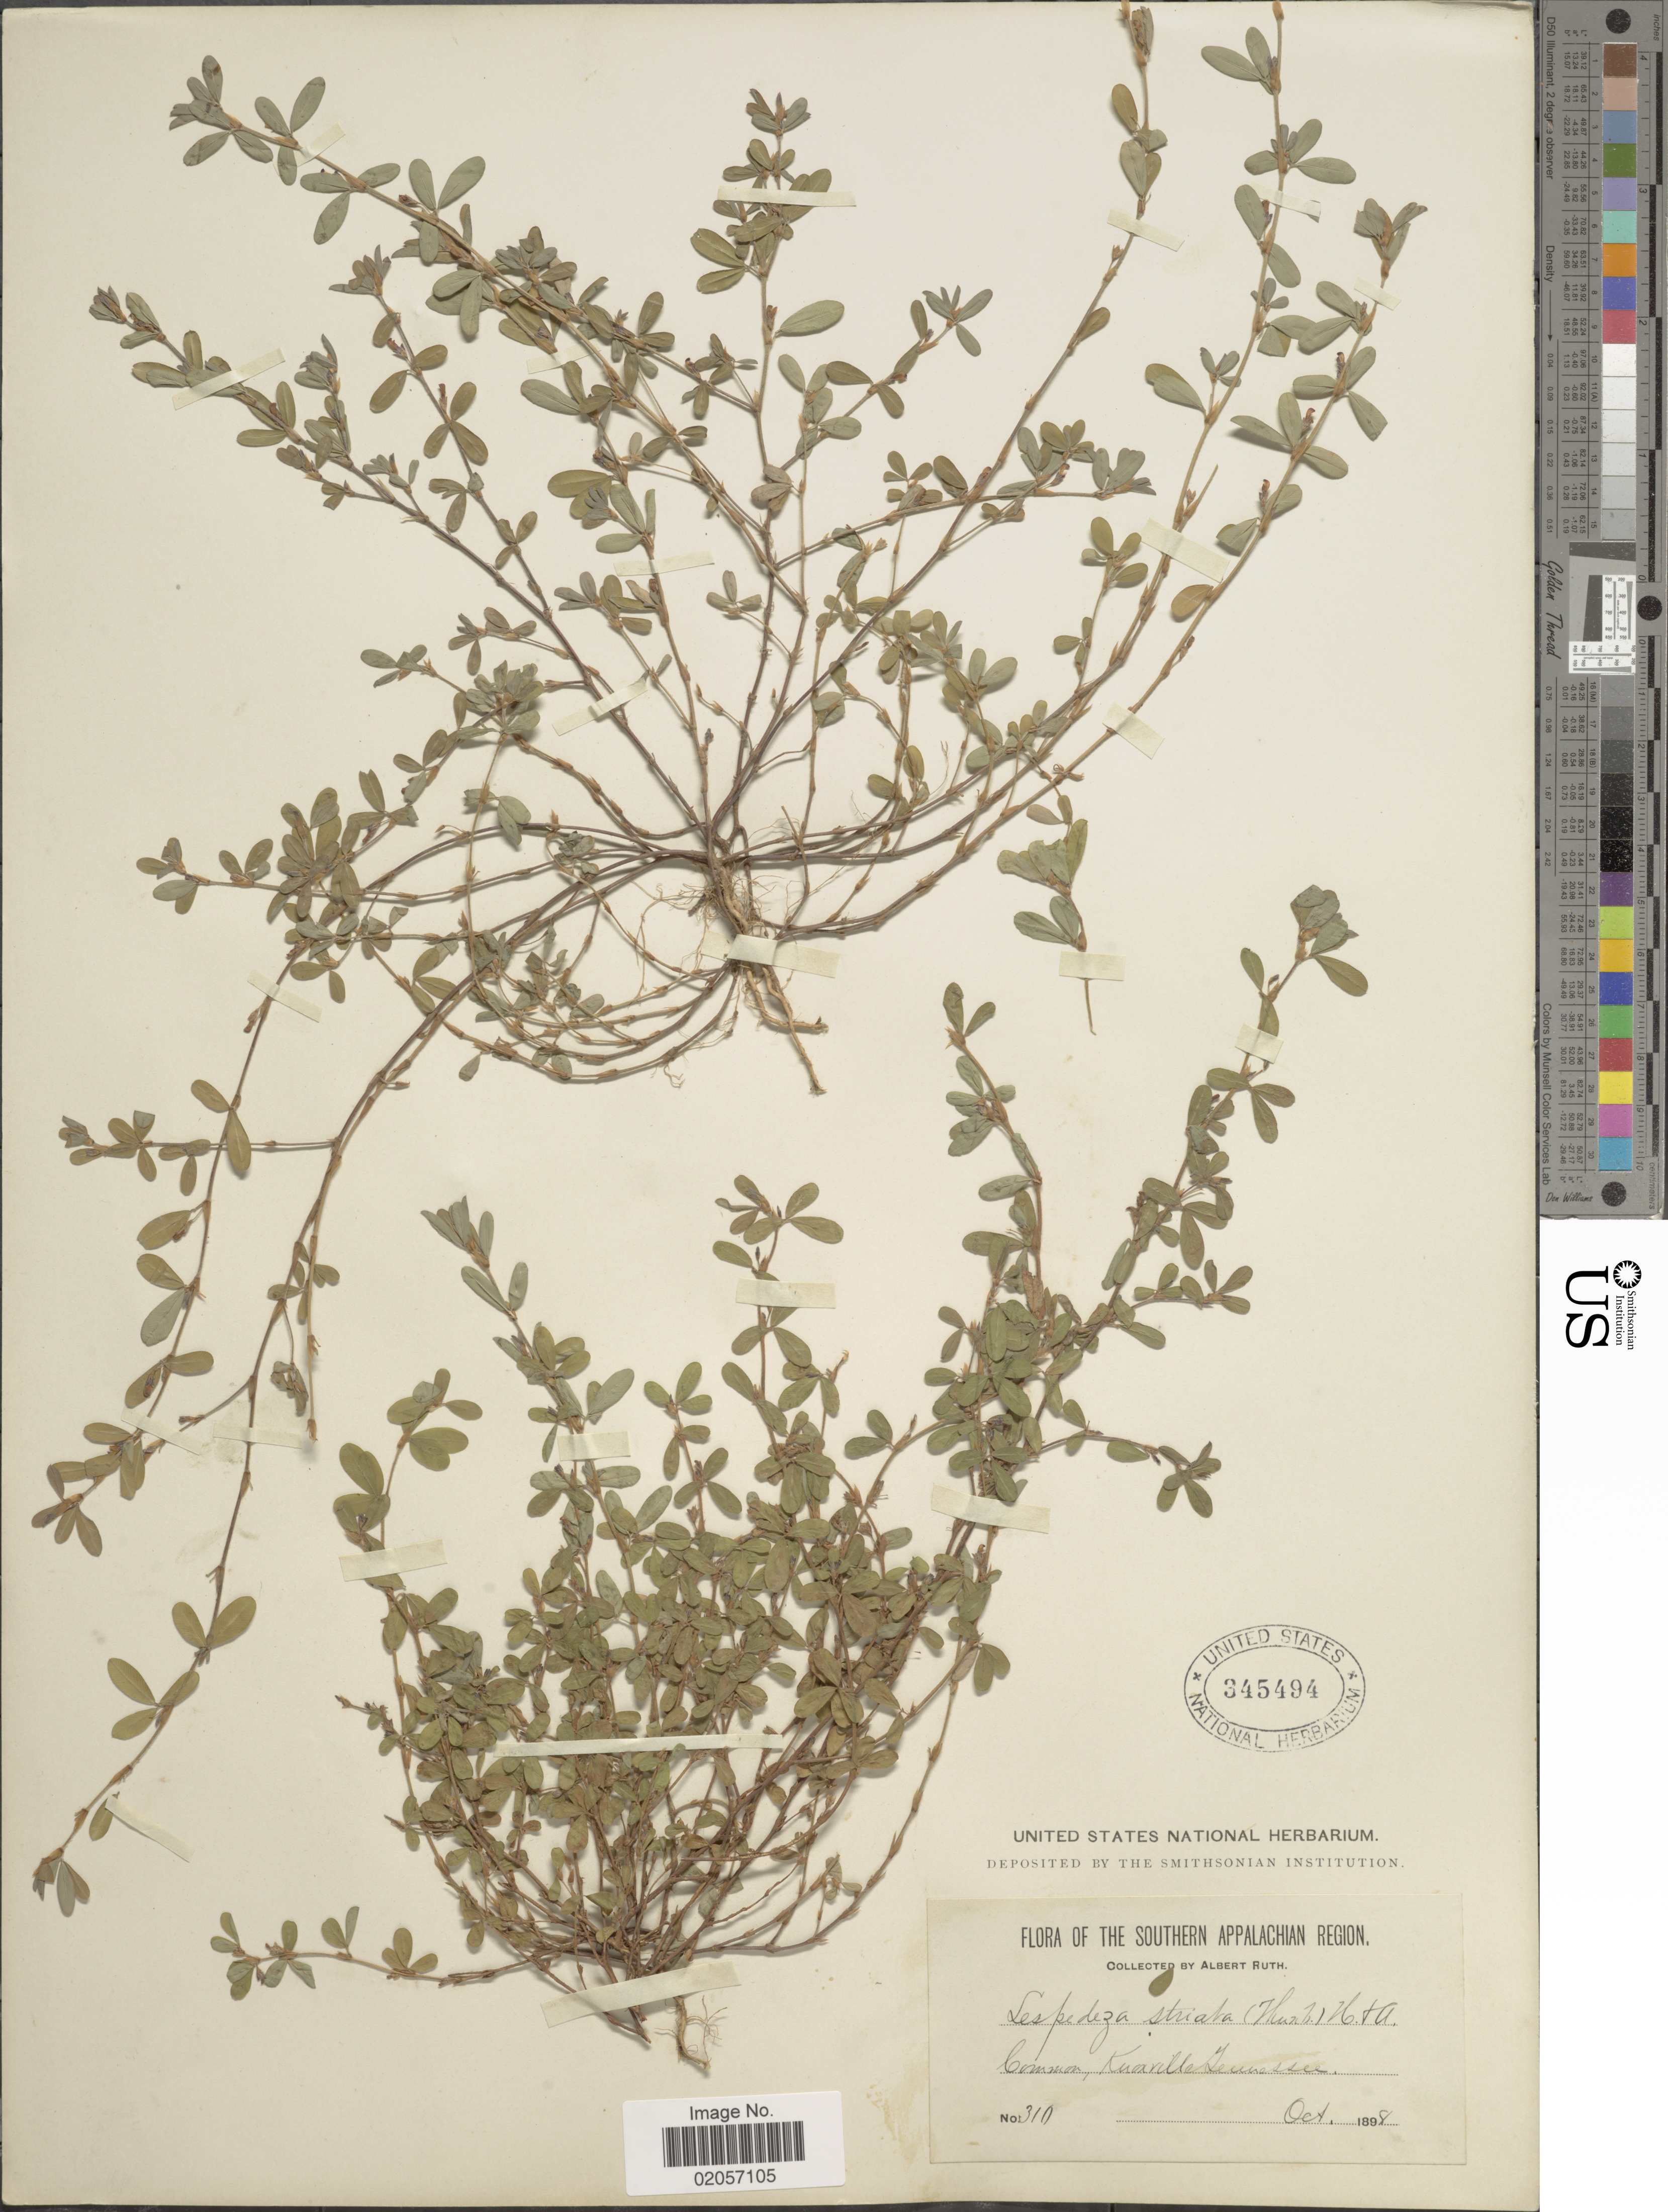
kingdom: Plantae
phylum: Tracheophyta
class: Magnoliopsida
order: Fabales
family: Fabaceae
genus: Kummerowia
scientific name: Kummerowia striata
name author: (Thunb.) Schindl.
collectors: A. Ruth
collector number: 310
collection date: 1898-10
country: United States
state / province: Tennessee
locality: Common, Knoxville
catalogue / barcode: US 345494